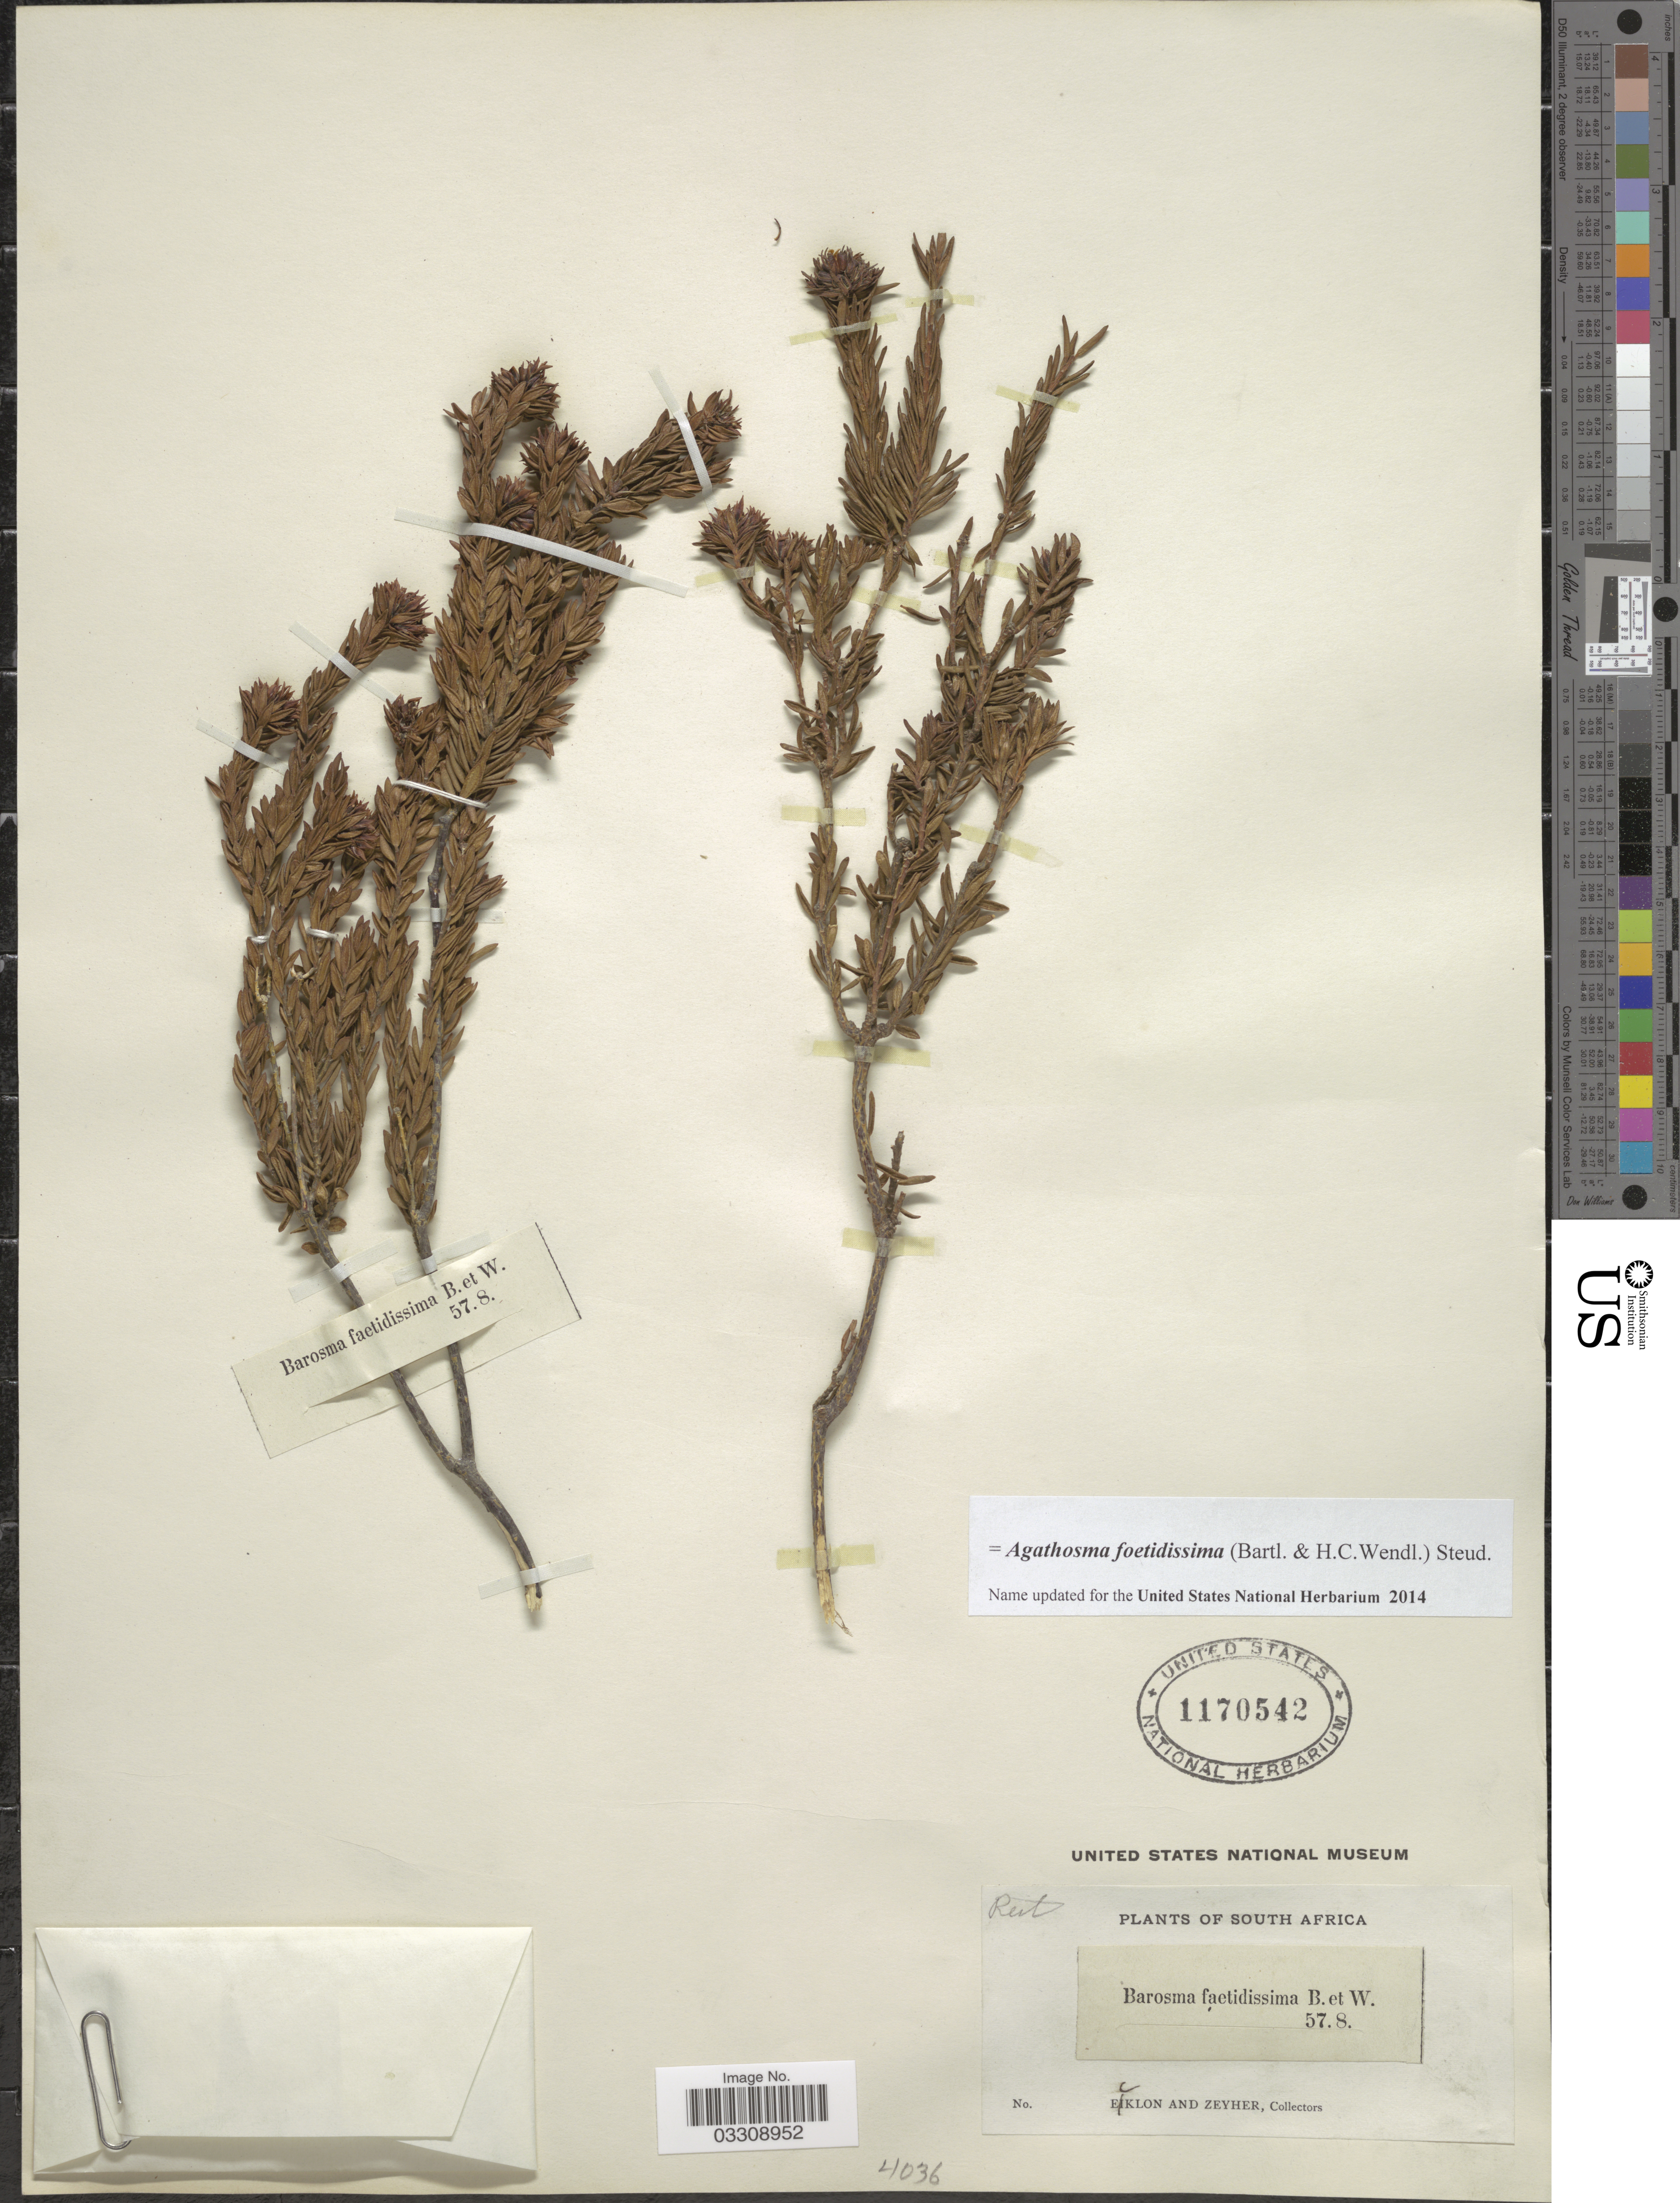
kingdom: Plantae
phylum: Tracheophyta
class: Magnoliopsida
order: Sapindales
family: Rutaceae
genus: Agathosma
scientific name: Agathosma foetidissima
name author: (Bartl. & H.L. Wendl.) Steud.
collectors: -. Ecklon & -. Zeyher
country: South Africa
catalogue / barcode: US 1170542